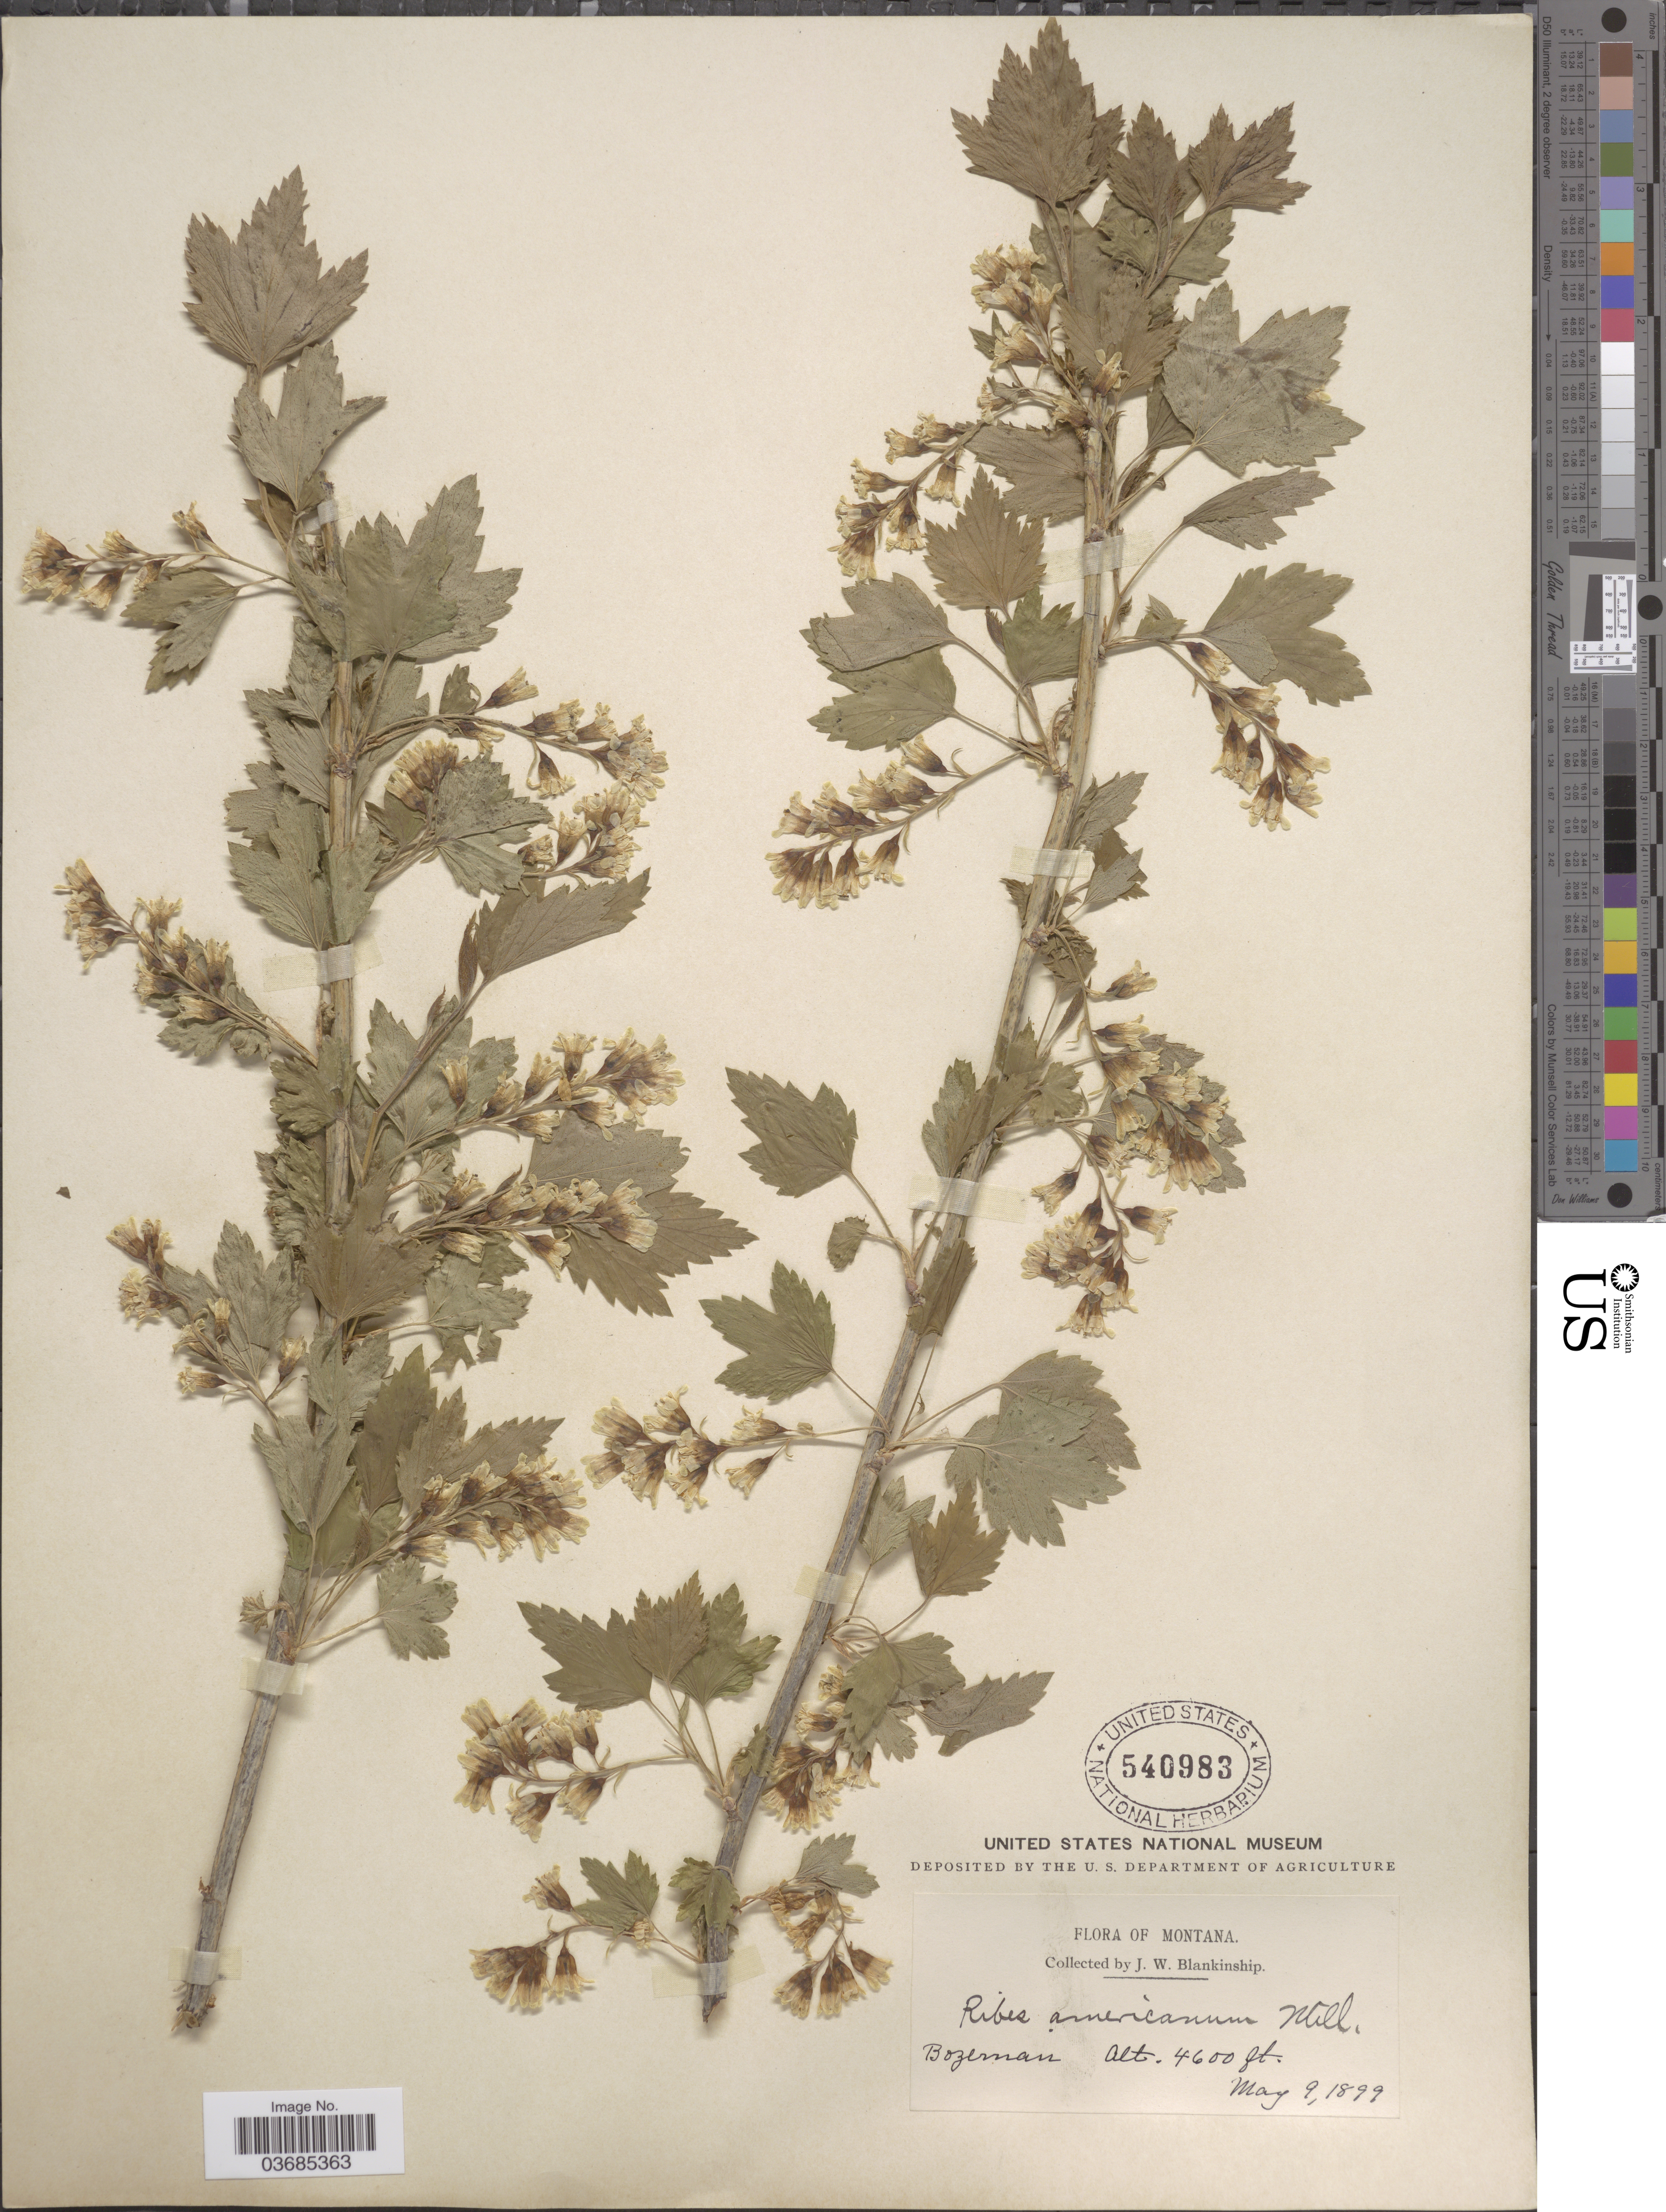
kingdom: Plantae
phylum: Tracheophyta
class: Magnoliopsida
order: Saxifragales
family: Grossulariaceae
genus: Ribes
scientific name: Ribes americanum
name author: Mill.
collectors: J. W. Blankinship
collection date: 1899-05-09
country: United States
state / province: Montana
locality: Bozeman.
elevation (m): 1402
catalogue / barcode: US 540983